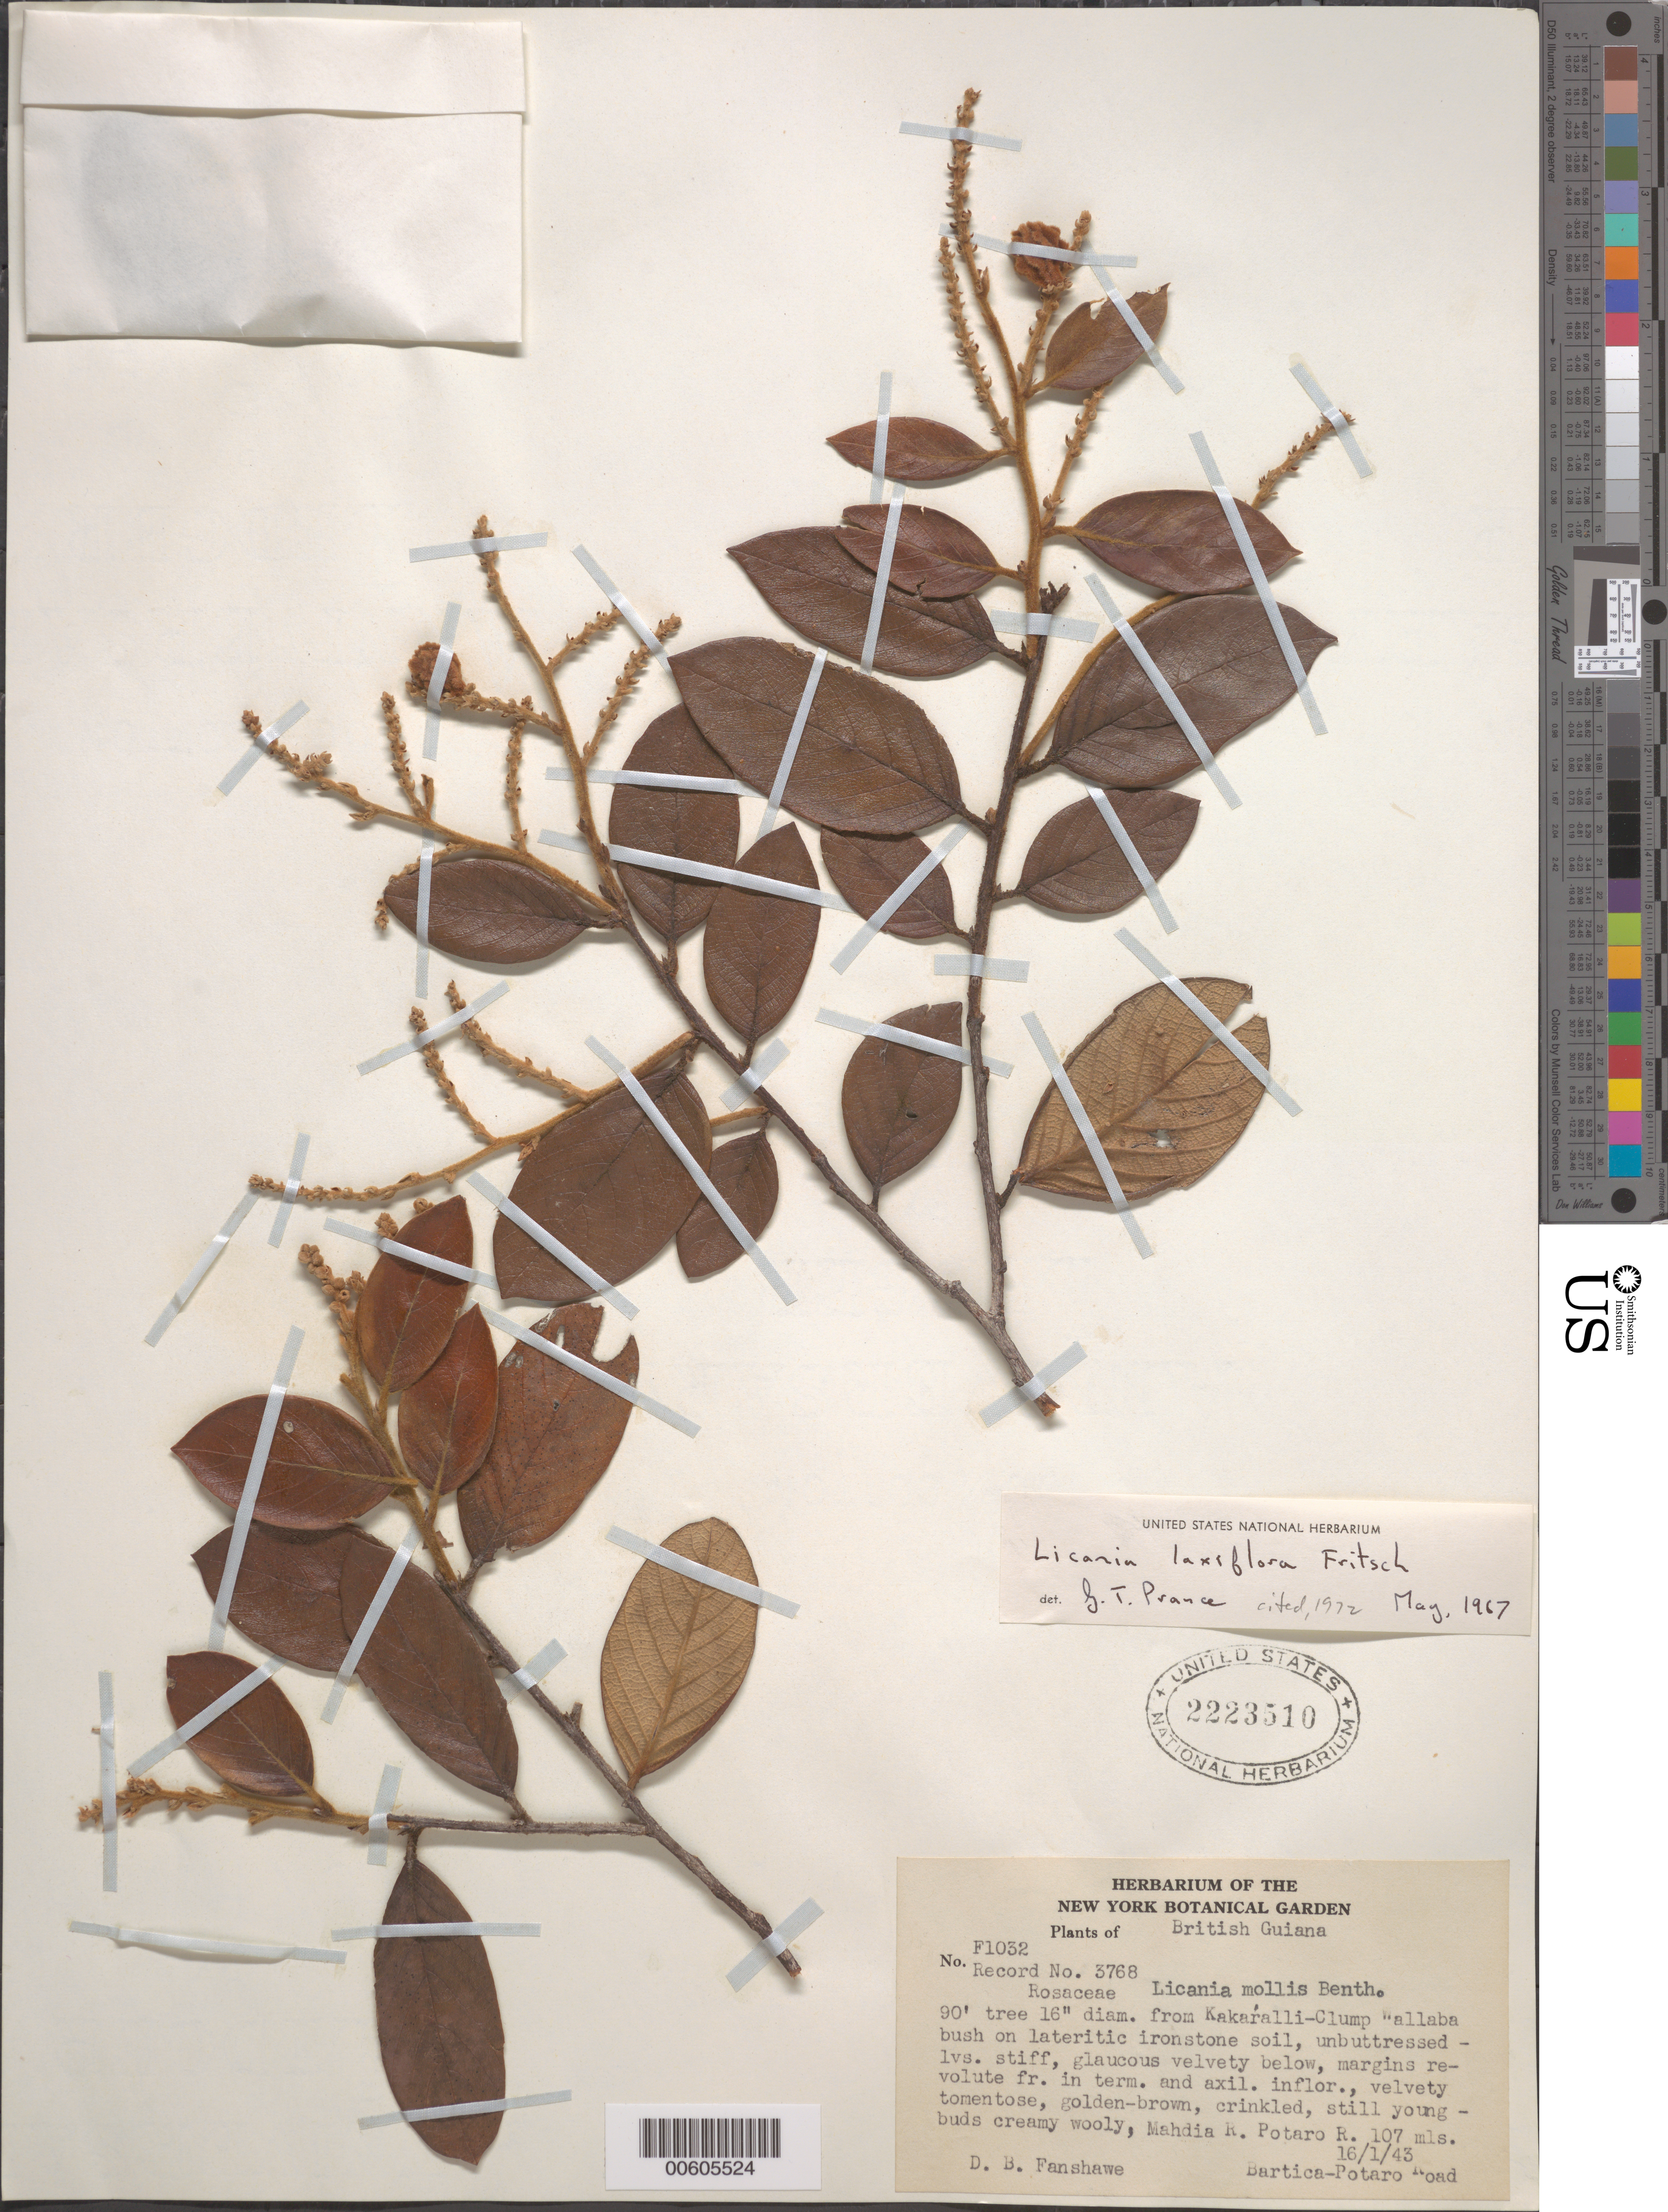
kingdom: Plantae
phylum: Tracheophyta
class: Magnoliopsida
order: Malpighiales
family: Chrysobalanaceae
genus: Licania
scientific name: Licania laxiflora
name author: Fritsch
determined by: Prance, G. T.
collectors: D. B. Fanshawe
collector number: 3768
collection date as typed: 16-Jan-43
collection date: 1943-01-16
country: Guyana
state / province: Potaro-Siparuni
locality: Bartica-Potaro Road, 107 mi, Mahdia River, Potaro River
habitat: Kakaralli-clump wallaba forest on lateritic ironstone soil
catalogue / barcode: US 2223510